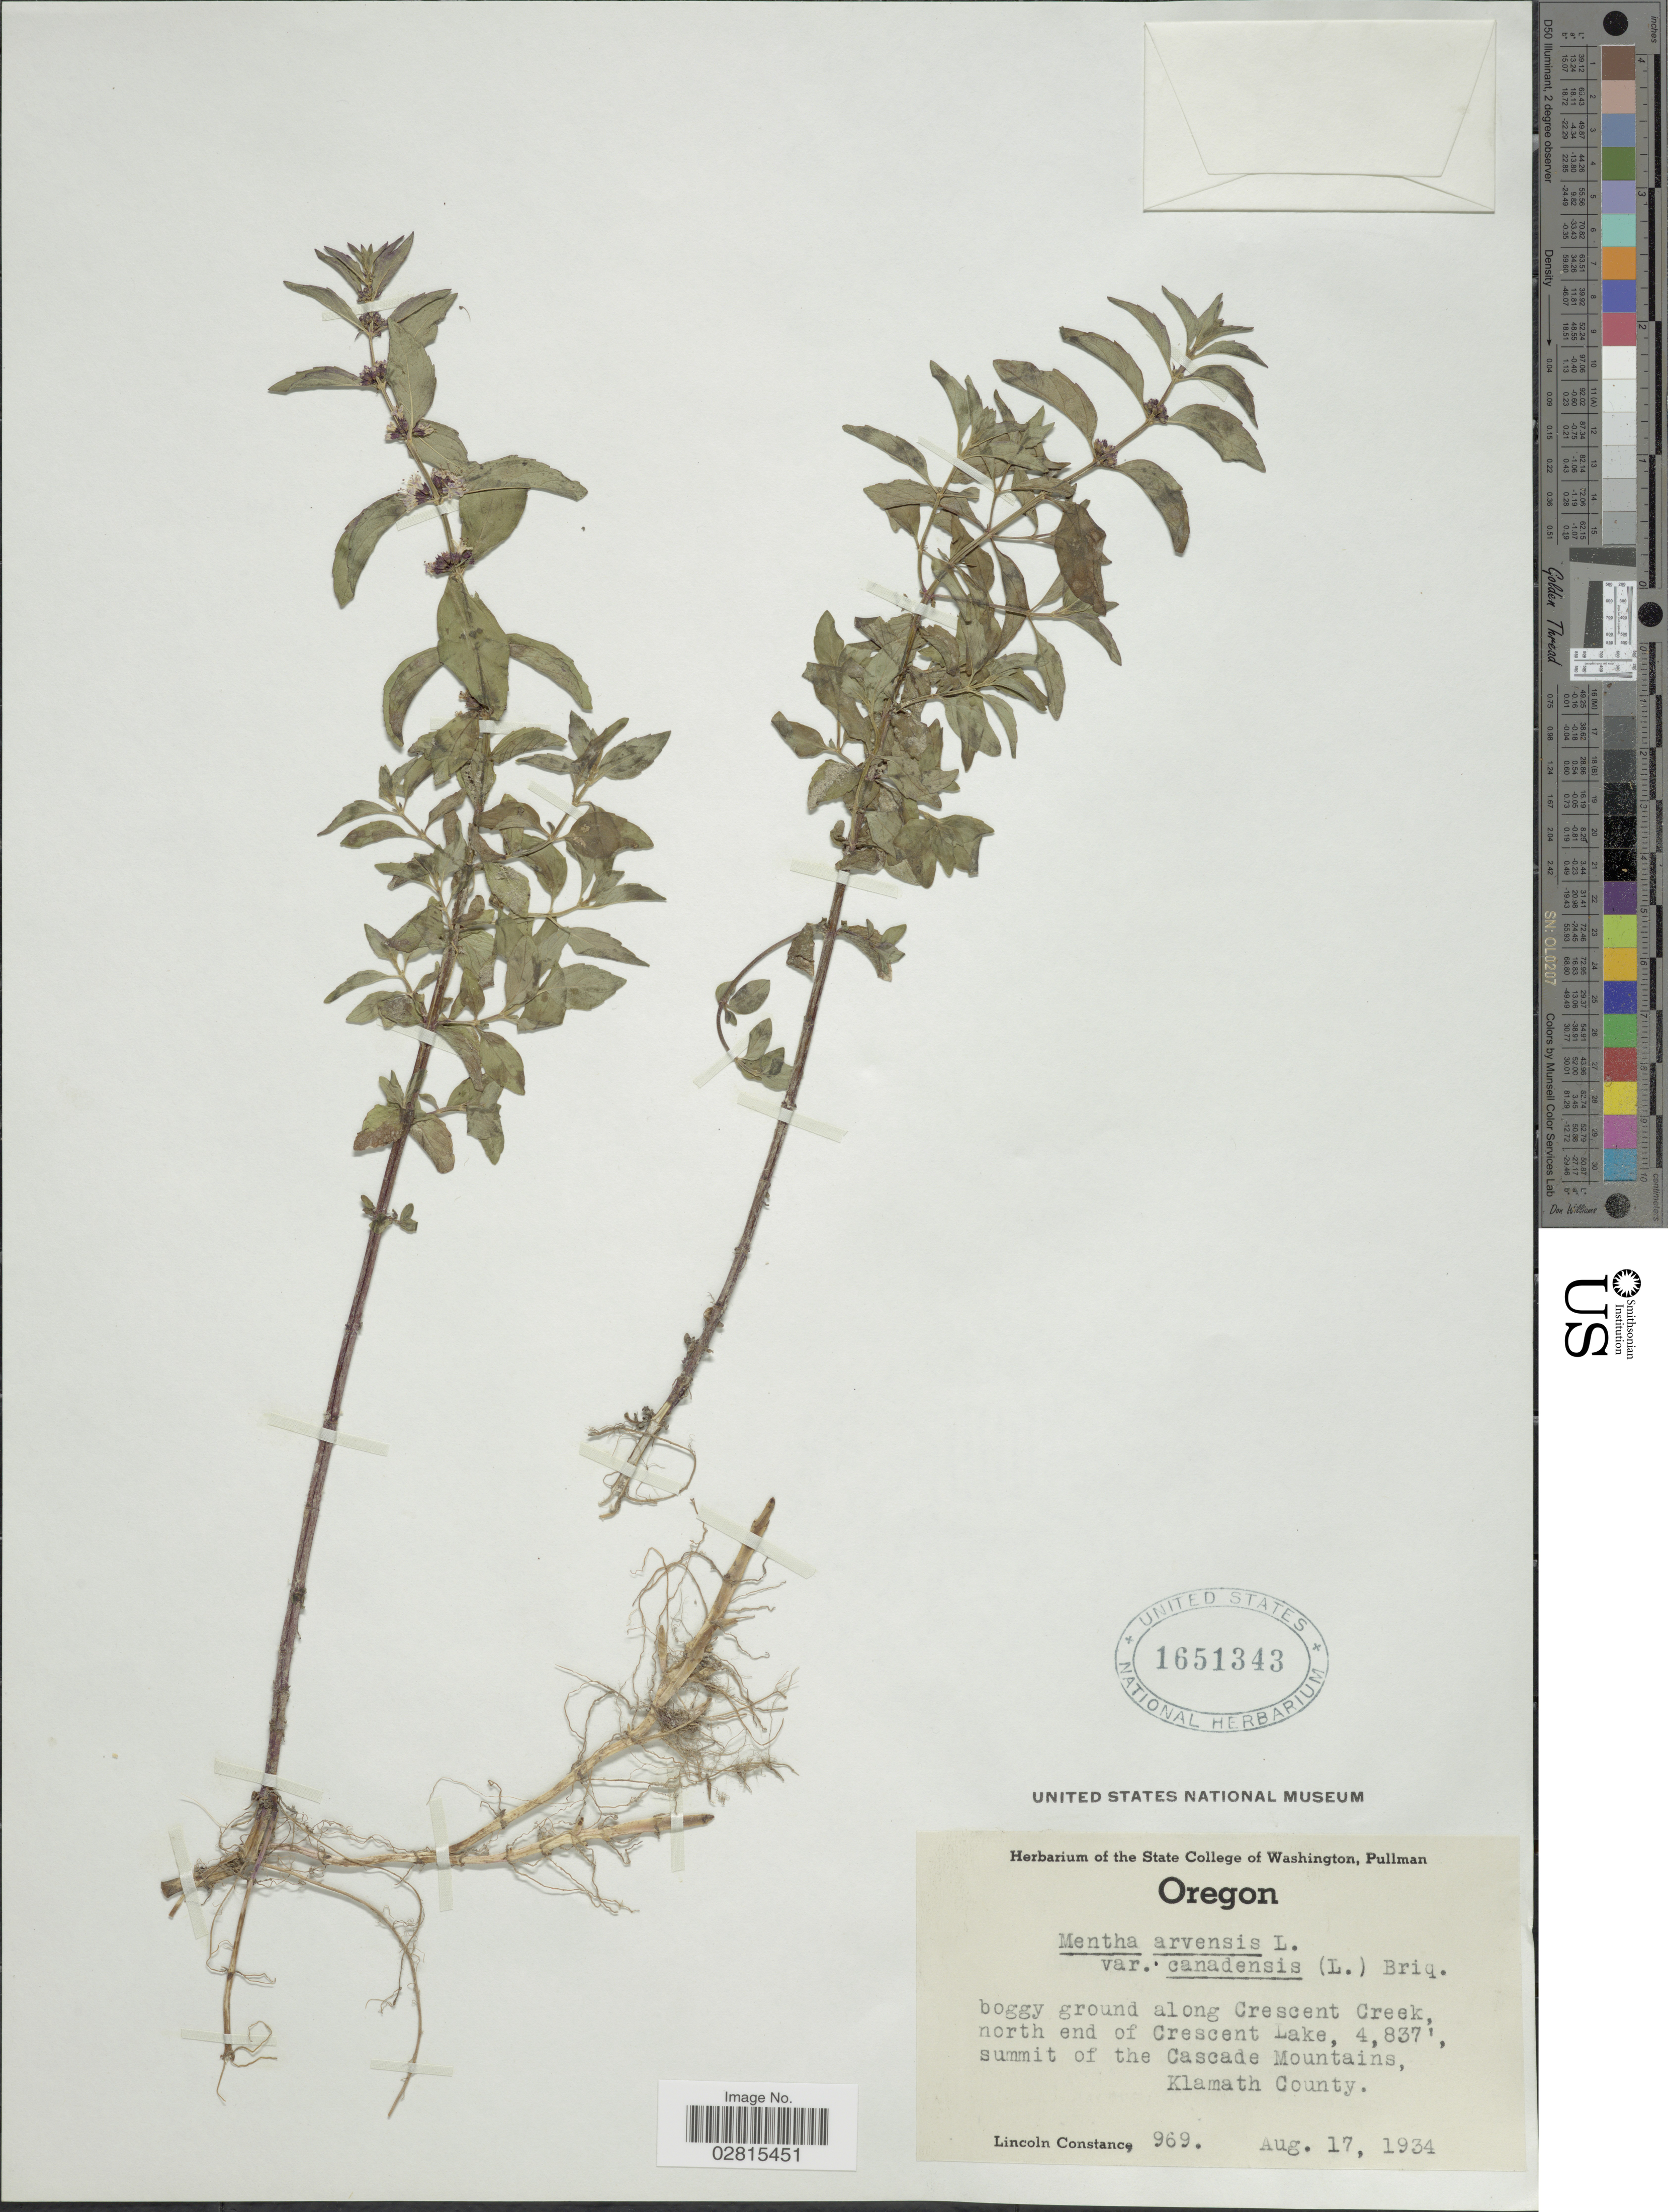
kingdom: Plantae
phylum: Tracheophyta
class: Magnoliopsida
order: Lamiales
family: Lamiaceae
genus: Mentha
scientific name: Mentha canadensis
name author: L.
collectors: L. Constance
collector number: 969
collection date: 1934-08-17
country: United States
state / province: Oregon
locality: Along Crescent Creek, north end of Crescent Lake, summit of the Cascade Mountains, Klamath County.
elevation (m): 1474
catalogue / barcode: US 1651343